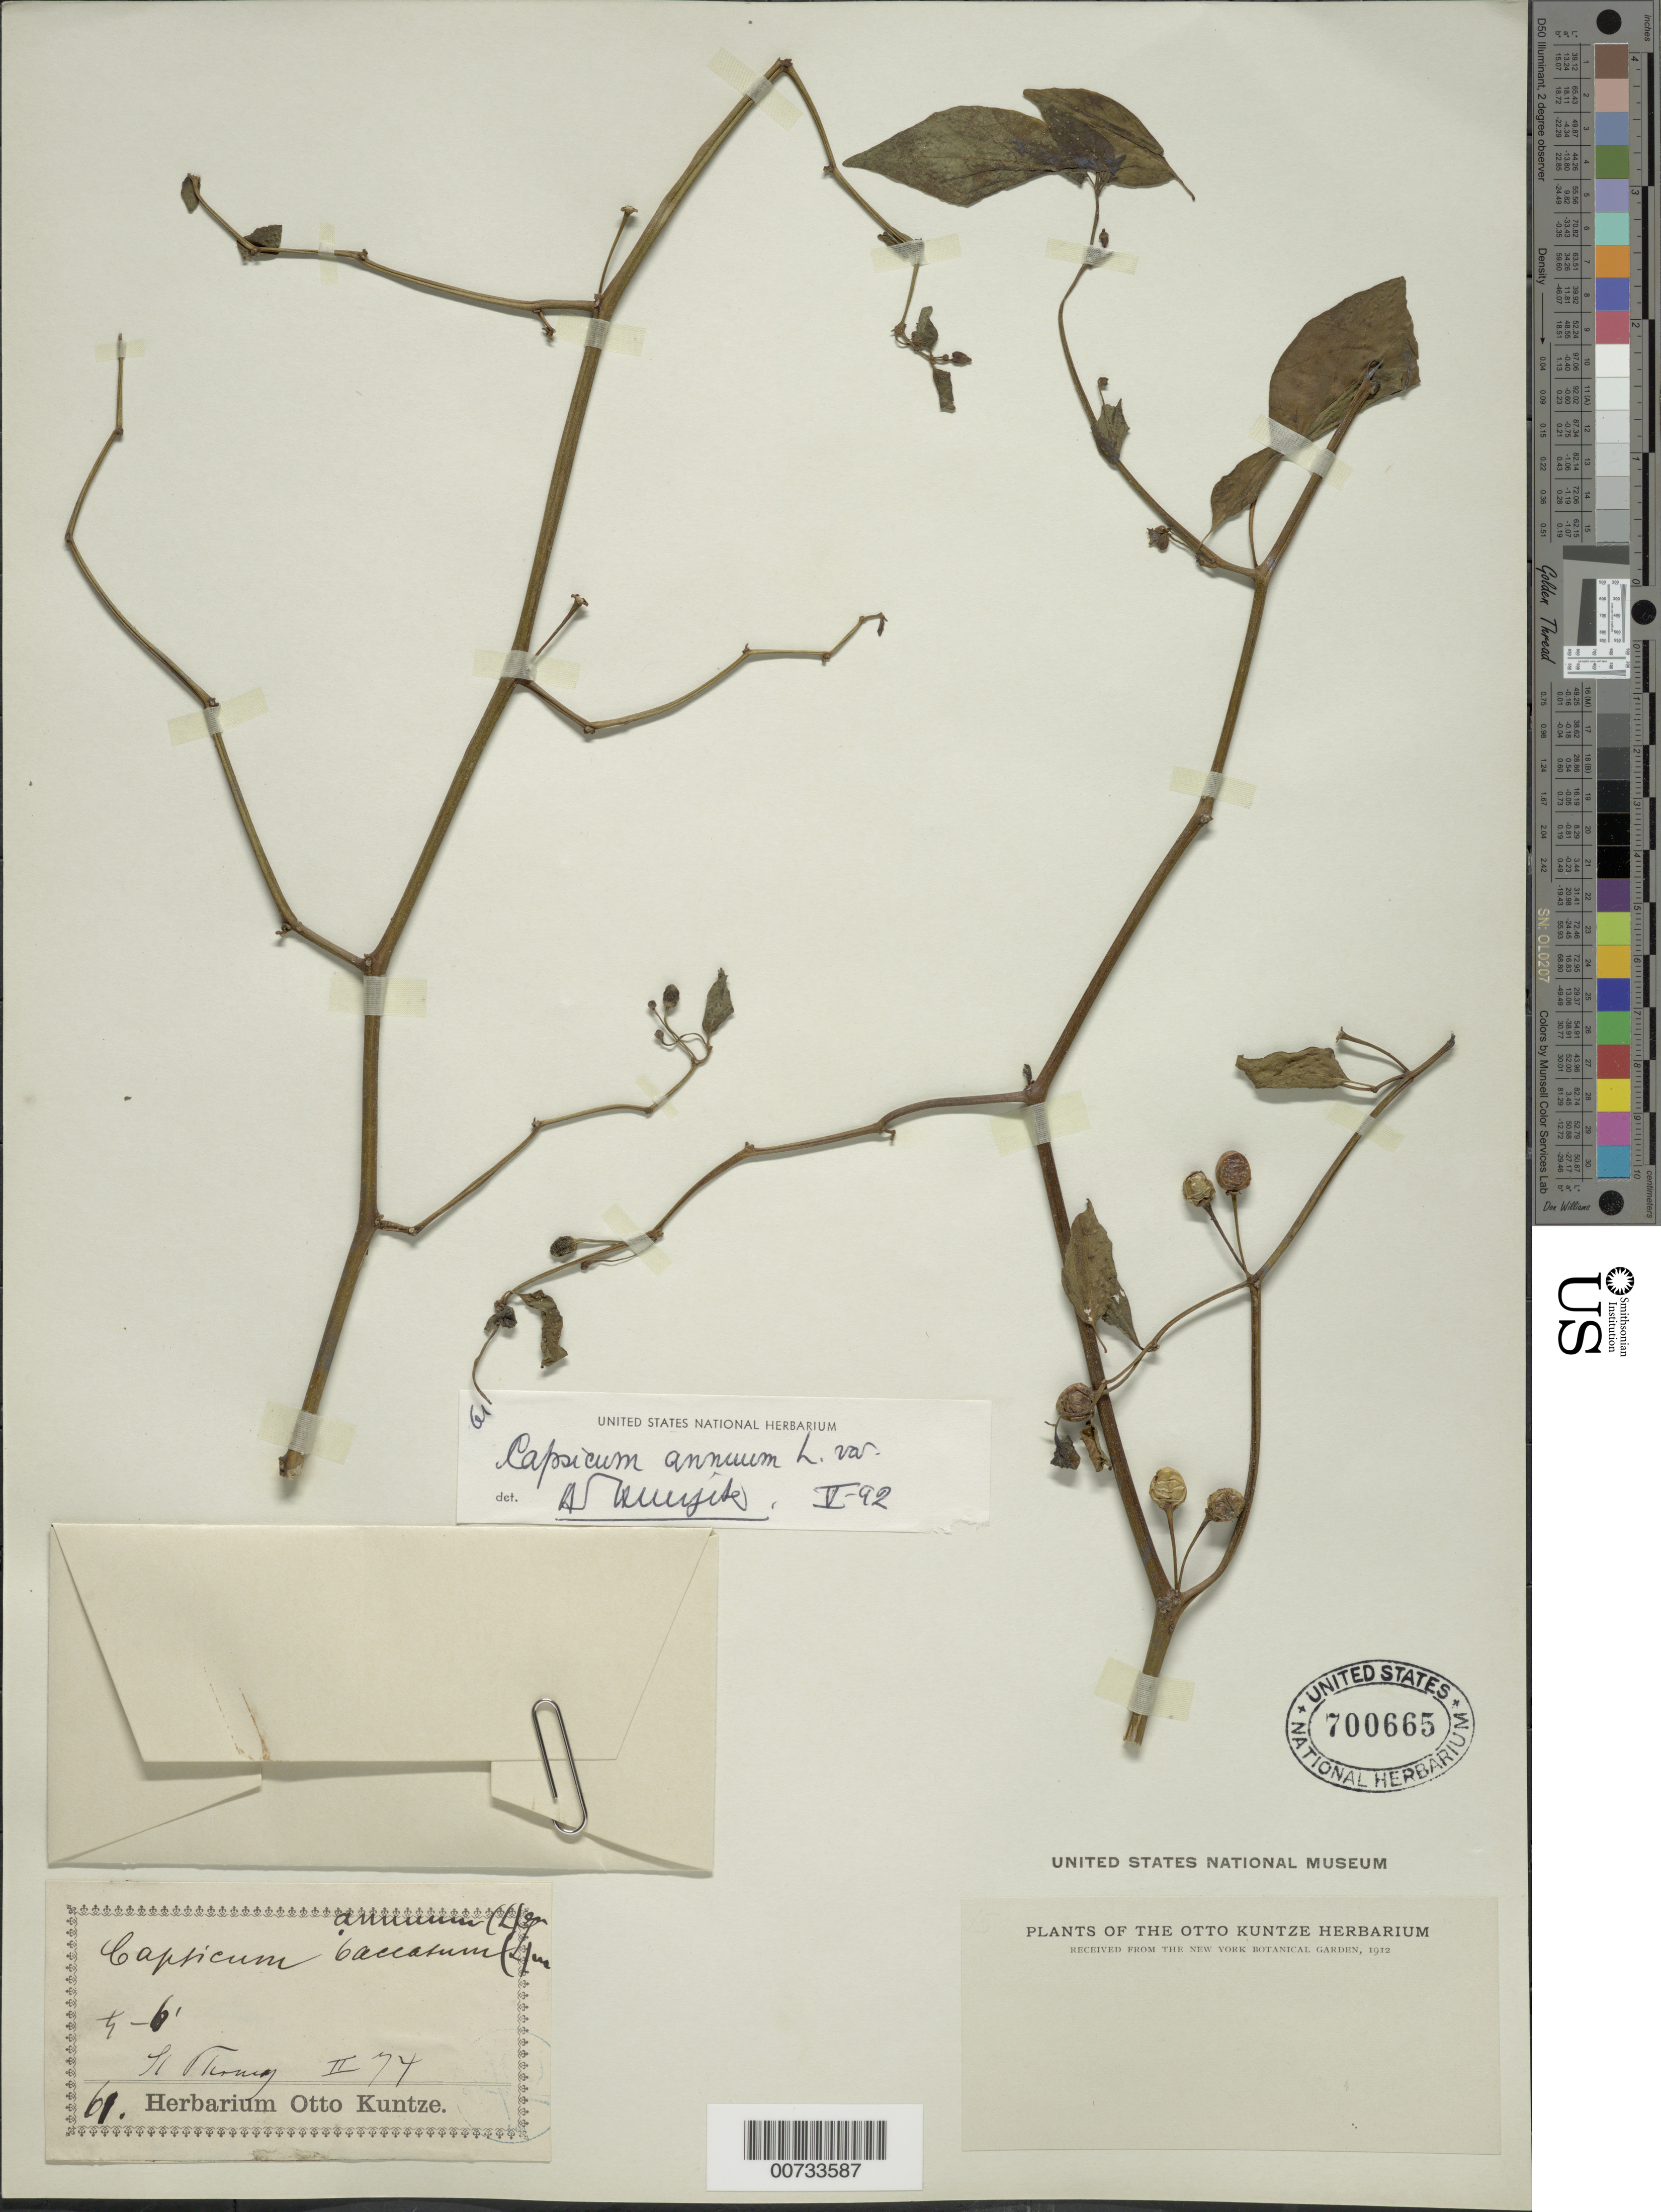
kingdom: Plantae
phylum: Tracheophyta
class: Magnoliopsida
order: Solanales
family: Solanaceae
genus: Capsicum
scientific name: Capsicum annuum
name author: L.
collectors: C.E.O. Kuntze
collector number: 61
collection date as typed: Feb 1874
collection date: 1874-02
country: U.S. Virgin Islands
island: St. Thomas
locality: St. Thomas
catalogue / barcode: US 700665